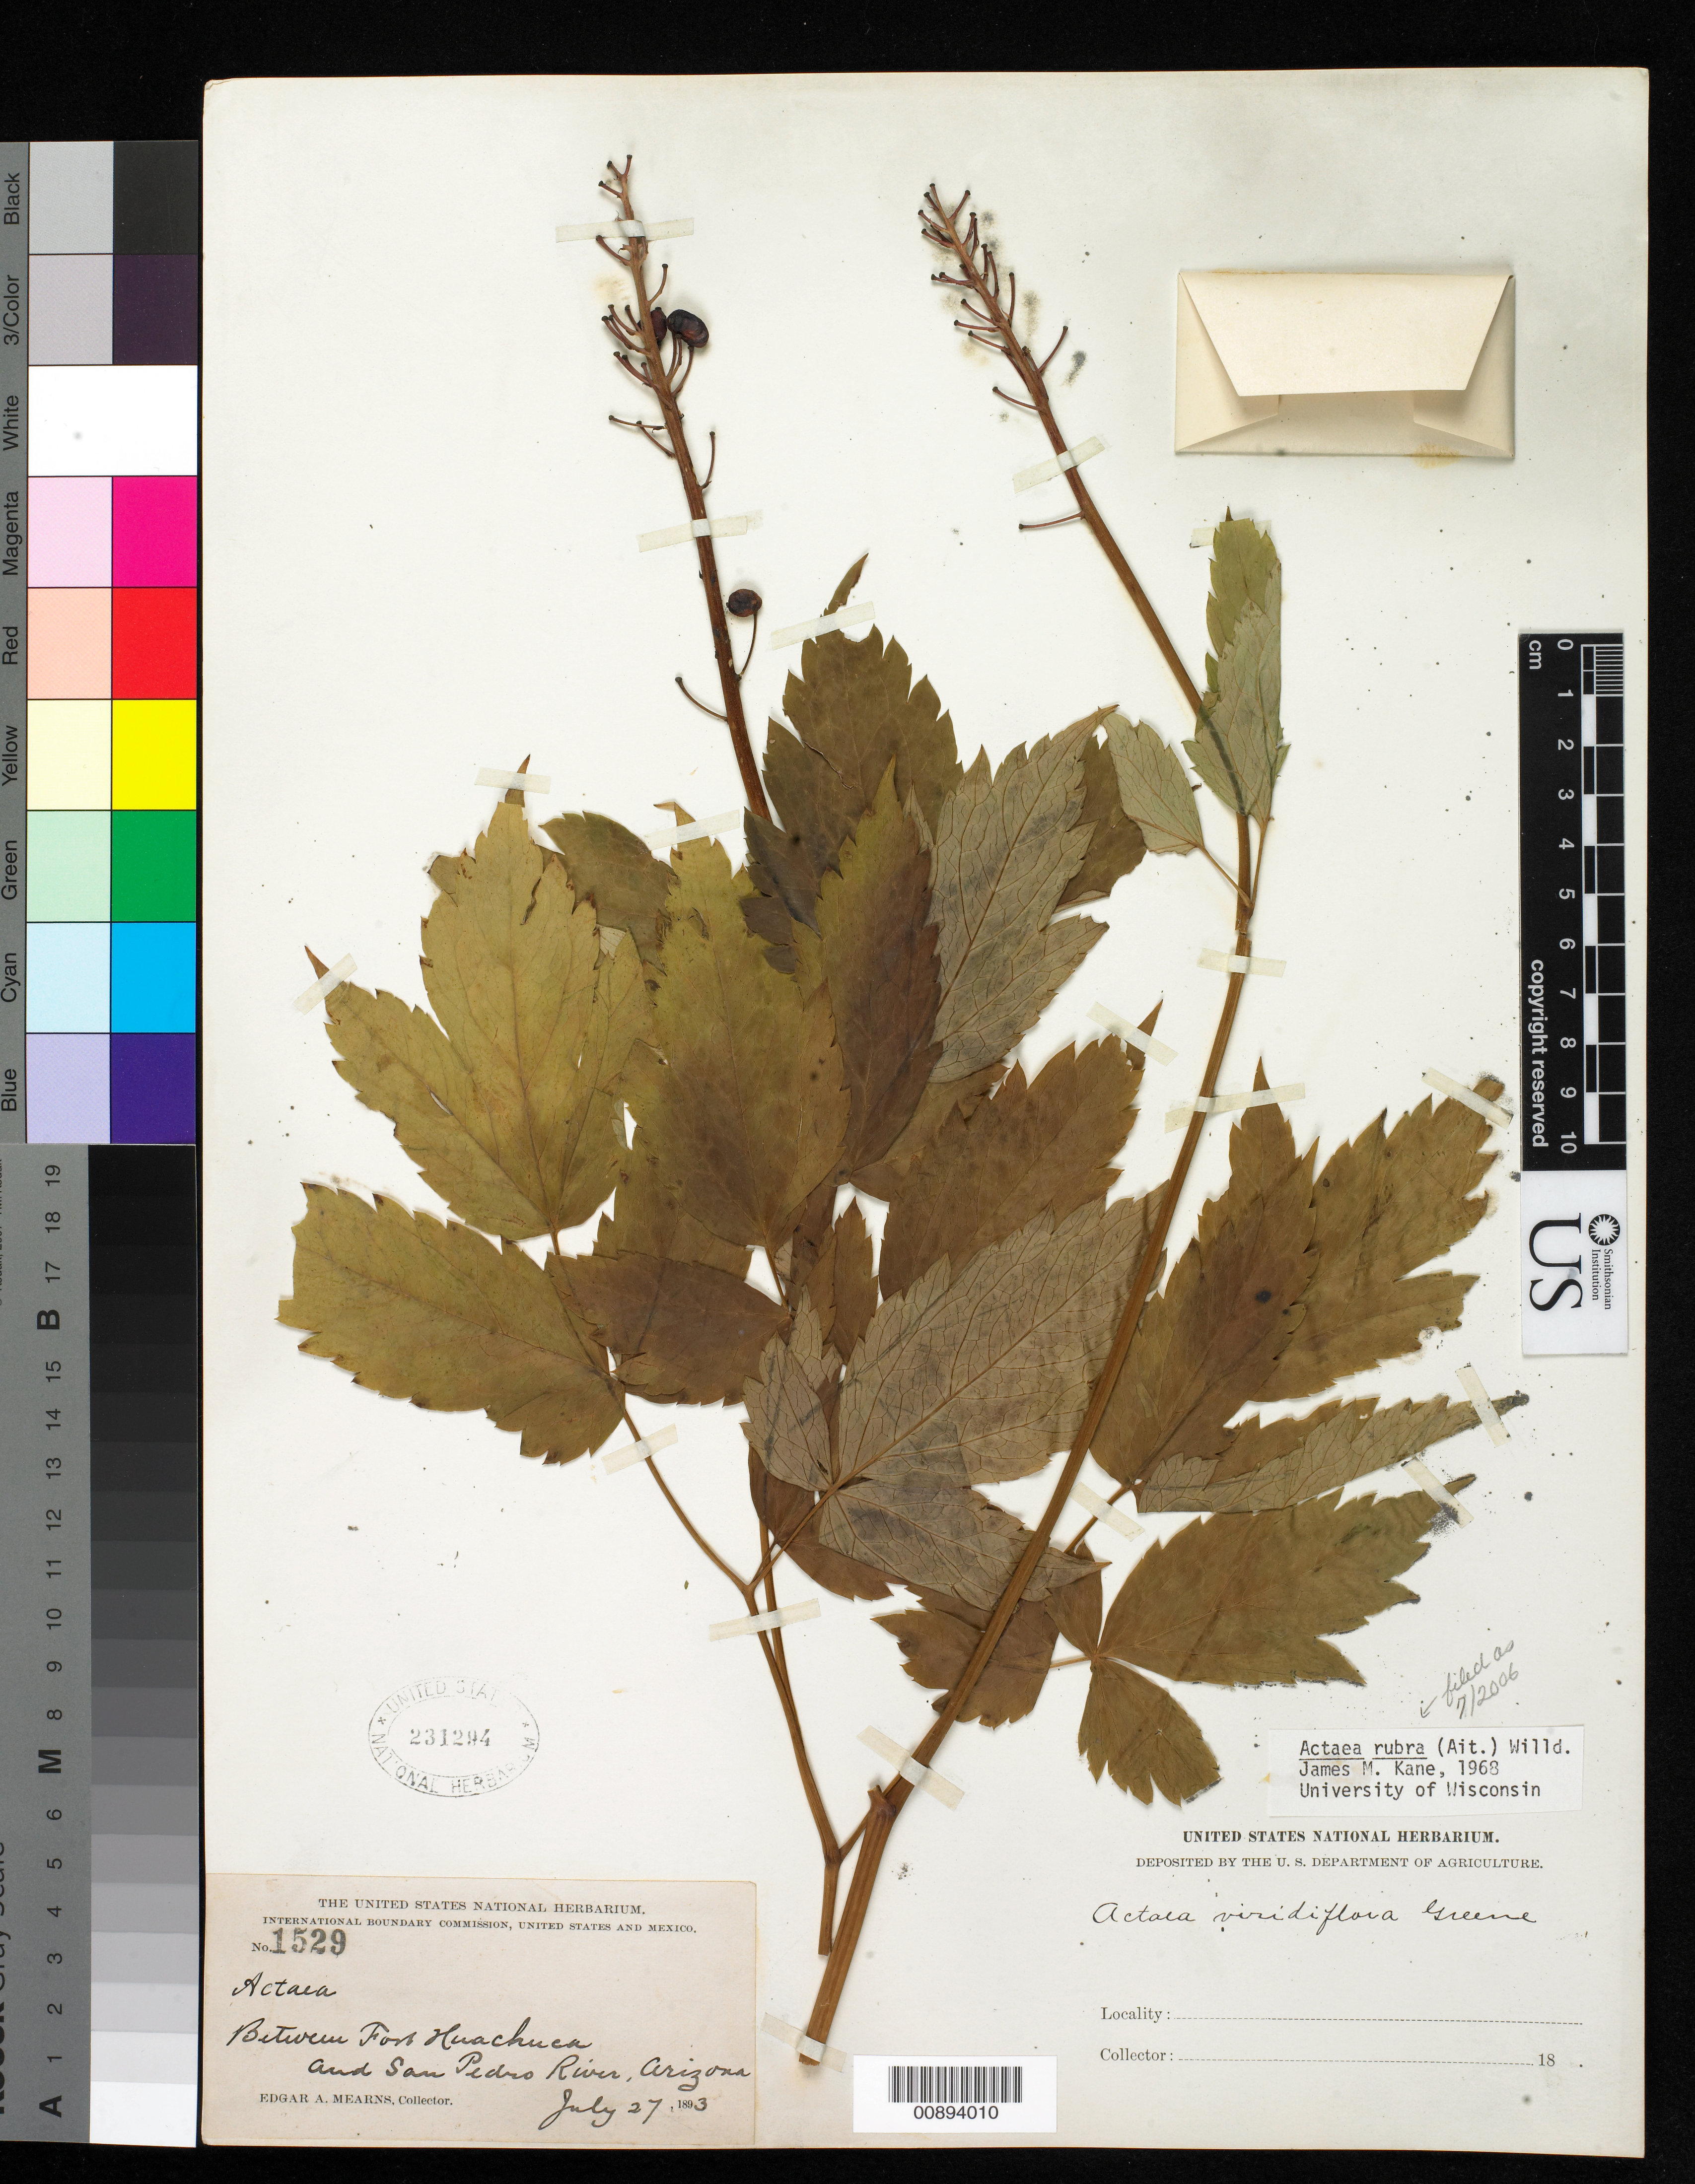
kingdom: Plantae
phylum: Tracheophyta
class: Magnoliopsida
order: Ranunculales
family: Ranunculaceae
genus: Actaea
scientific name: Actaea rubra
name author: (Aiton) Willd.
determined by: Kane, J. M.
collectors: E. A. Mearns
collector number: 1529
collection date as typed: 27 Jul 1893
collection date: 1893-07-27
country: United States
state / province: Arizona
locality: Between Fort Huachuca and San Pedro River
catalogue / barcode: US 231294